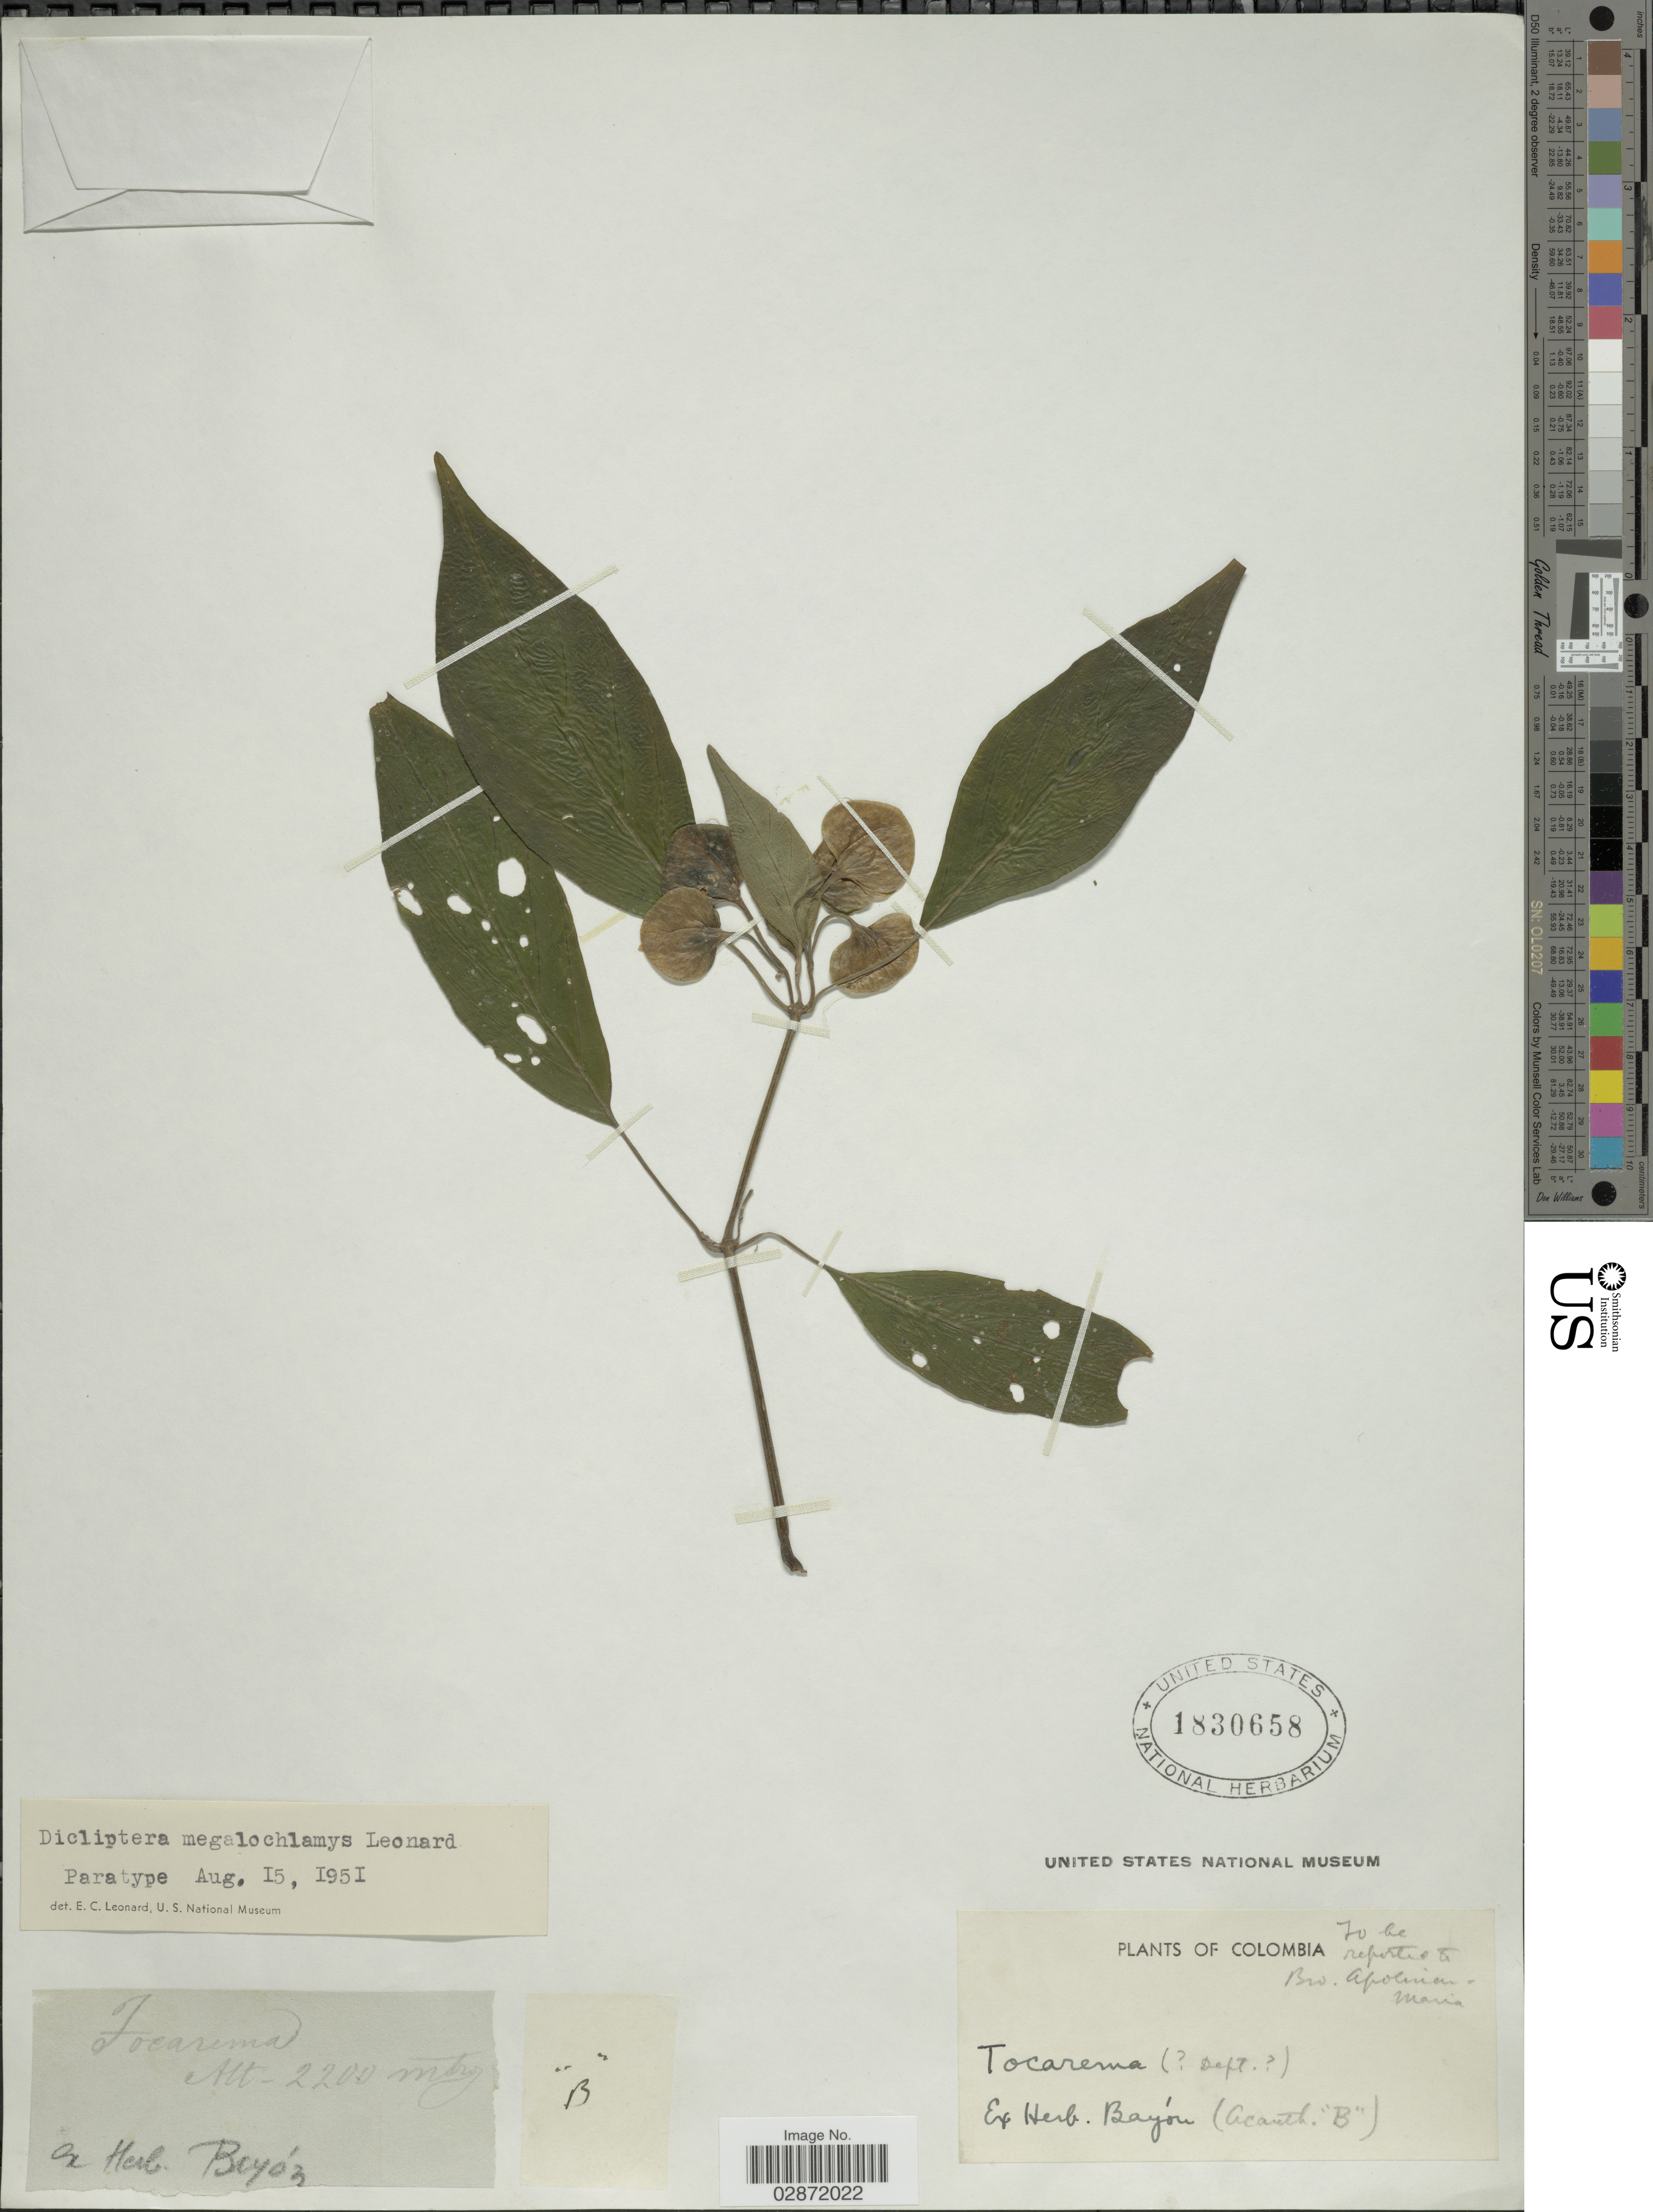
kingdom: Plantae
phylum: Tracheophyta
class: Magnoliopsida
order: Lamiales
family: Acanthaceae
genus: Dicliptera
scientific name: Dicliptera megalochlamys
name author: Leonard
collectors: E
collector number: B?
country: Colombia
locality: Tocarema.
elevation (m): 2200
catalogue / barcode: US 1830658